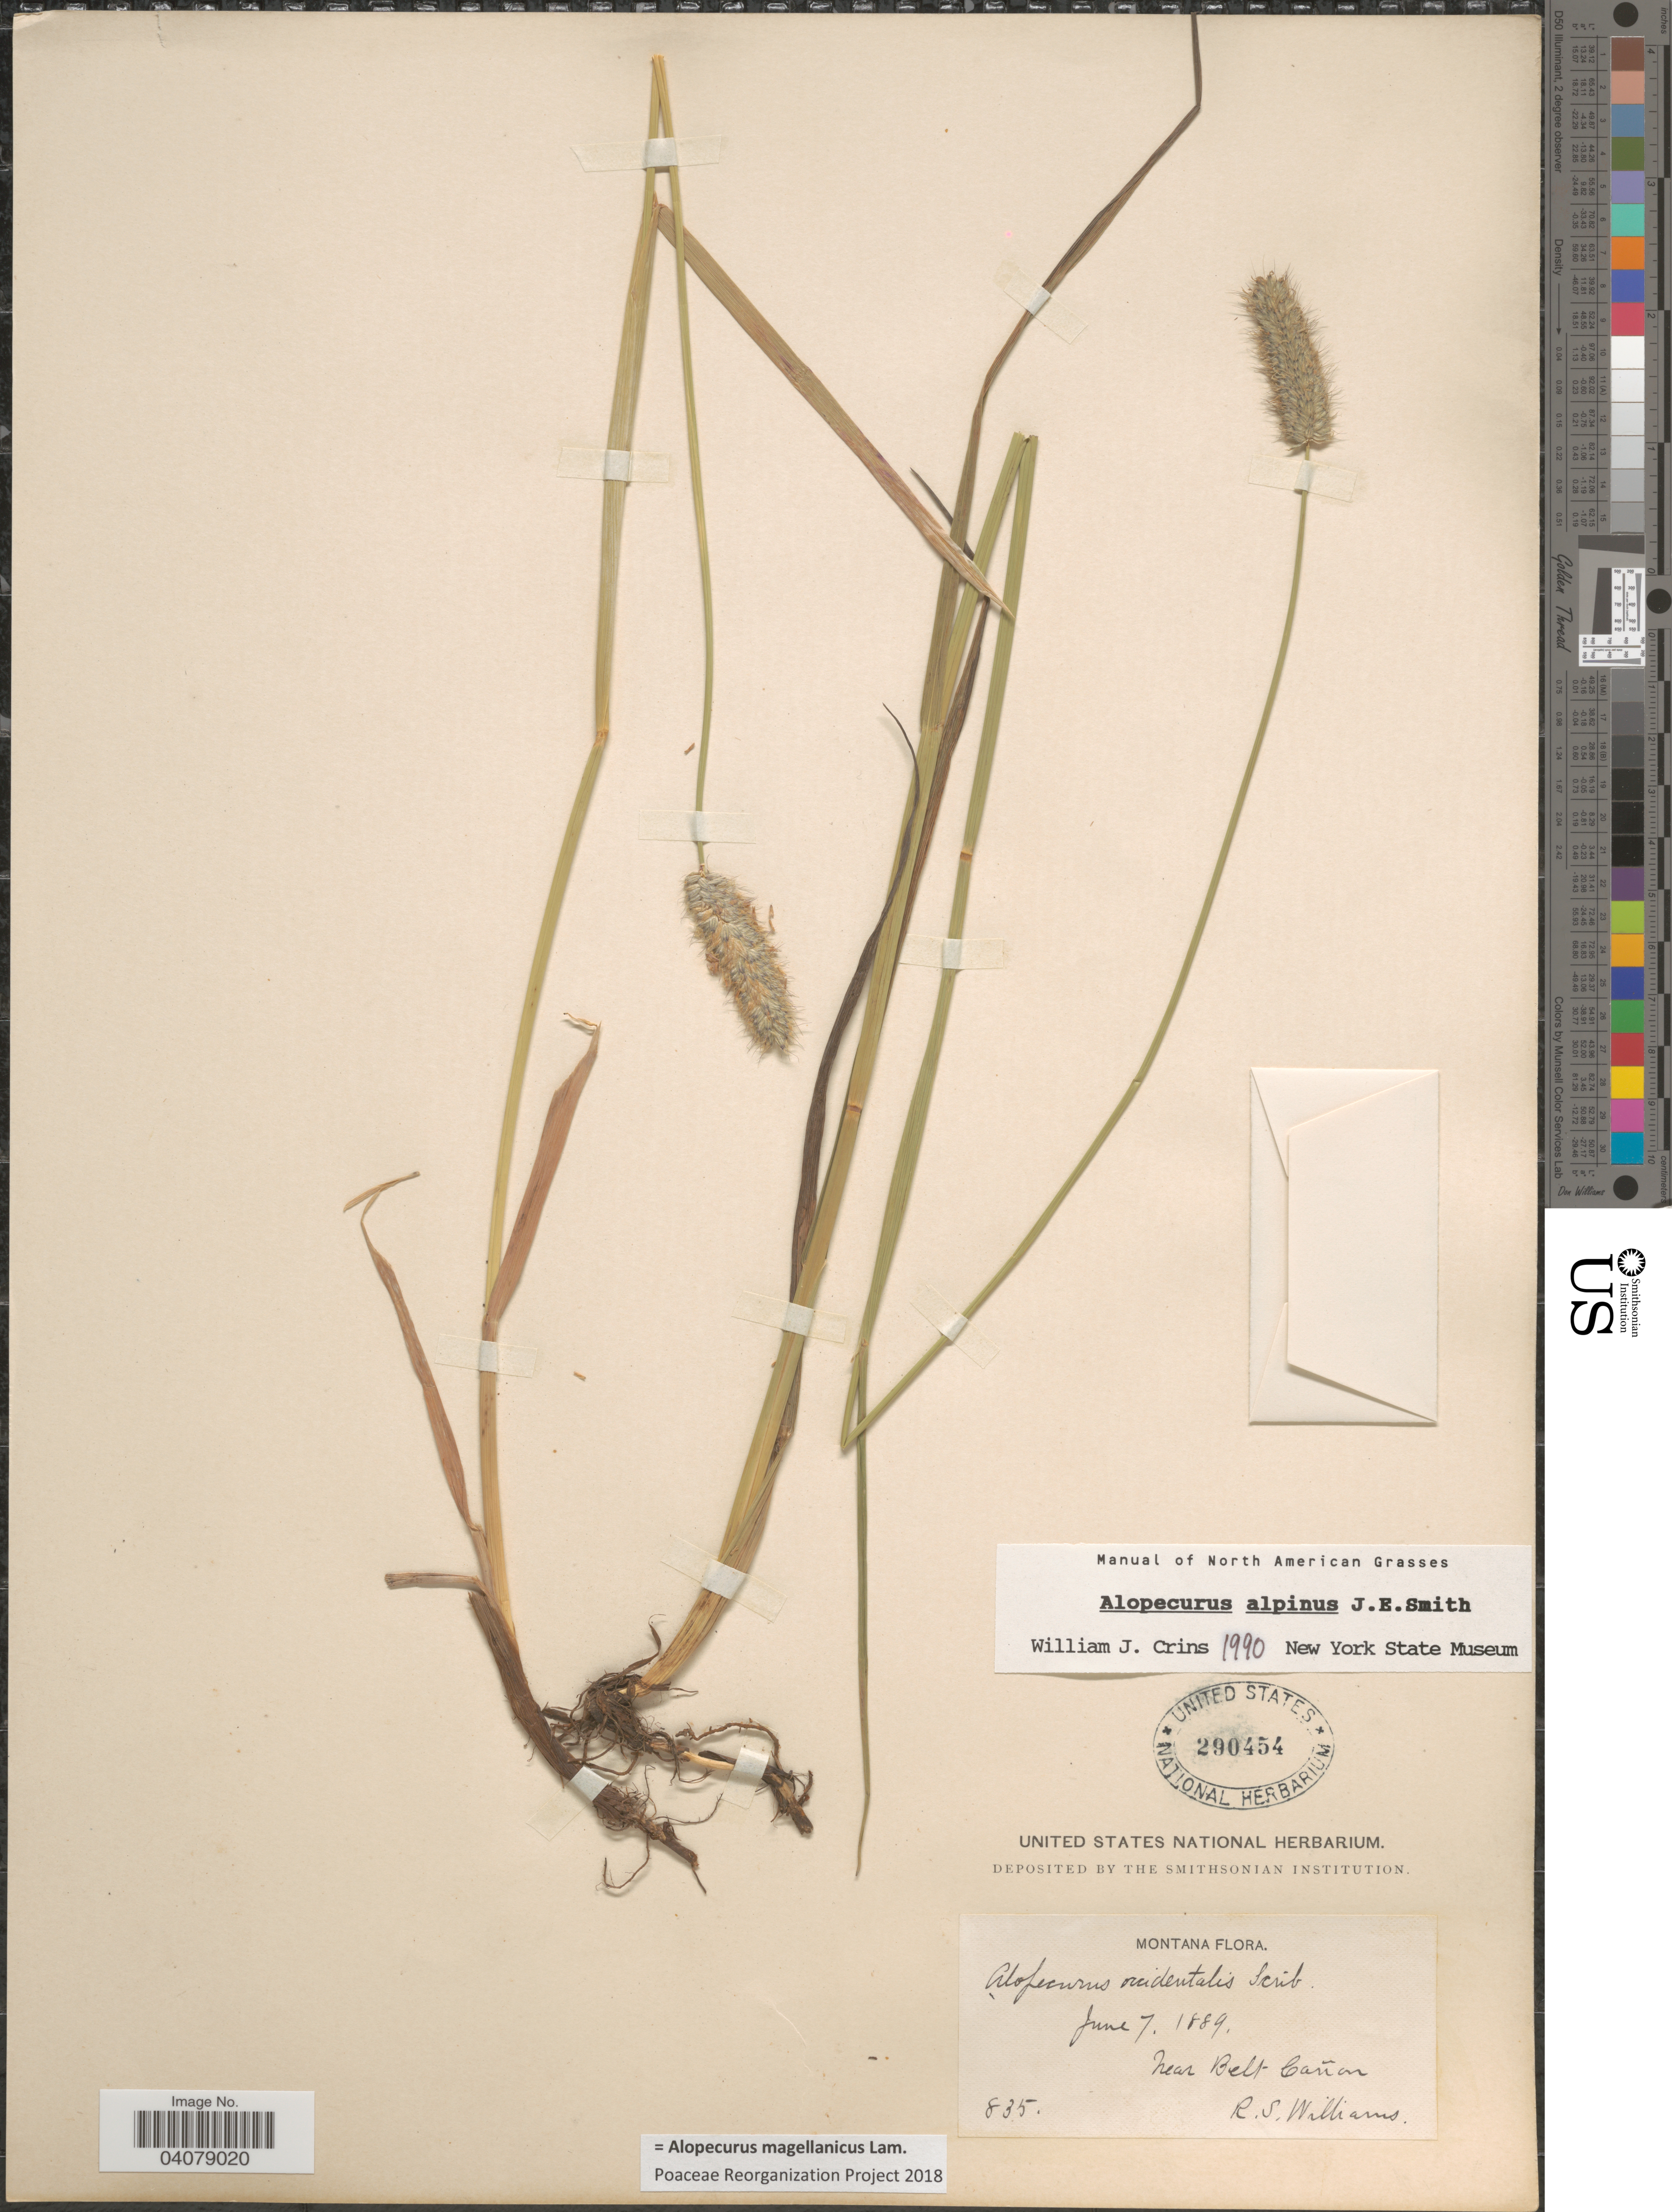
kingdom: Plantae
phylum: Tracheophyta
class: Liliopsida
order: Poales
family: Poaceae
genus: Alopecurus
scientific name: Alopecurus magellanicus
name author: Lam.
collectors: R. S. Williams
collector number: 835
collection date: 1889-06-07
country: United States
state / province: Montana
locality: Near Belt Cañon.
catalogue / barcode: US 290454